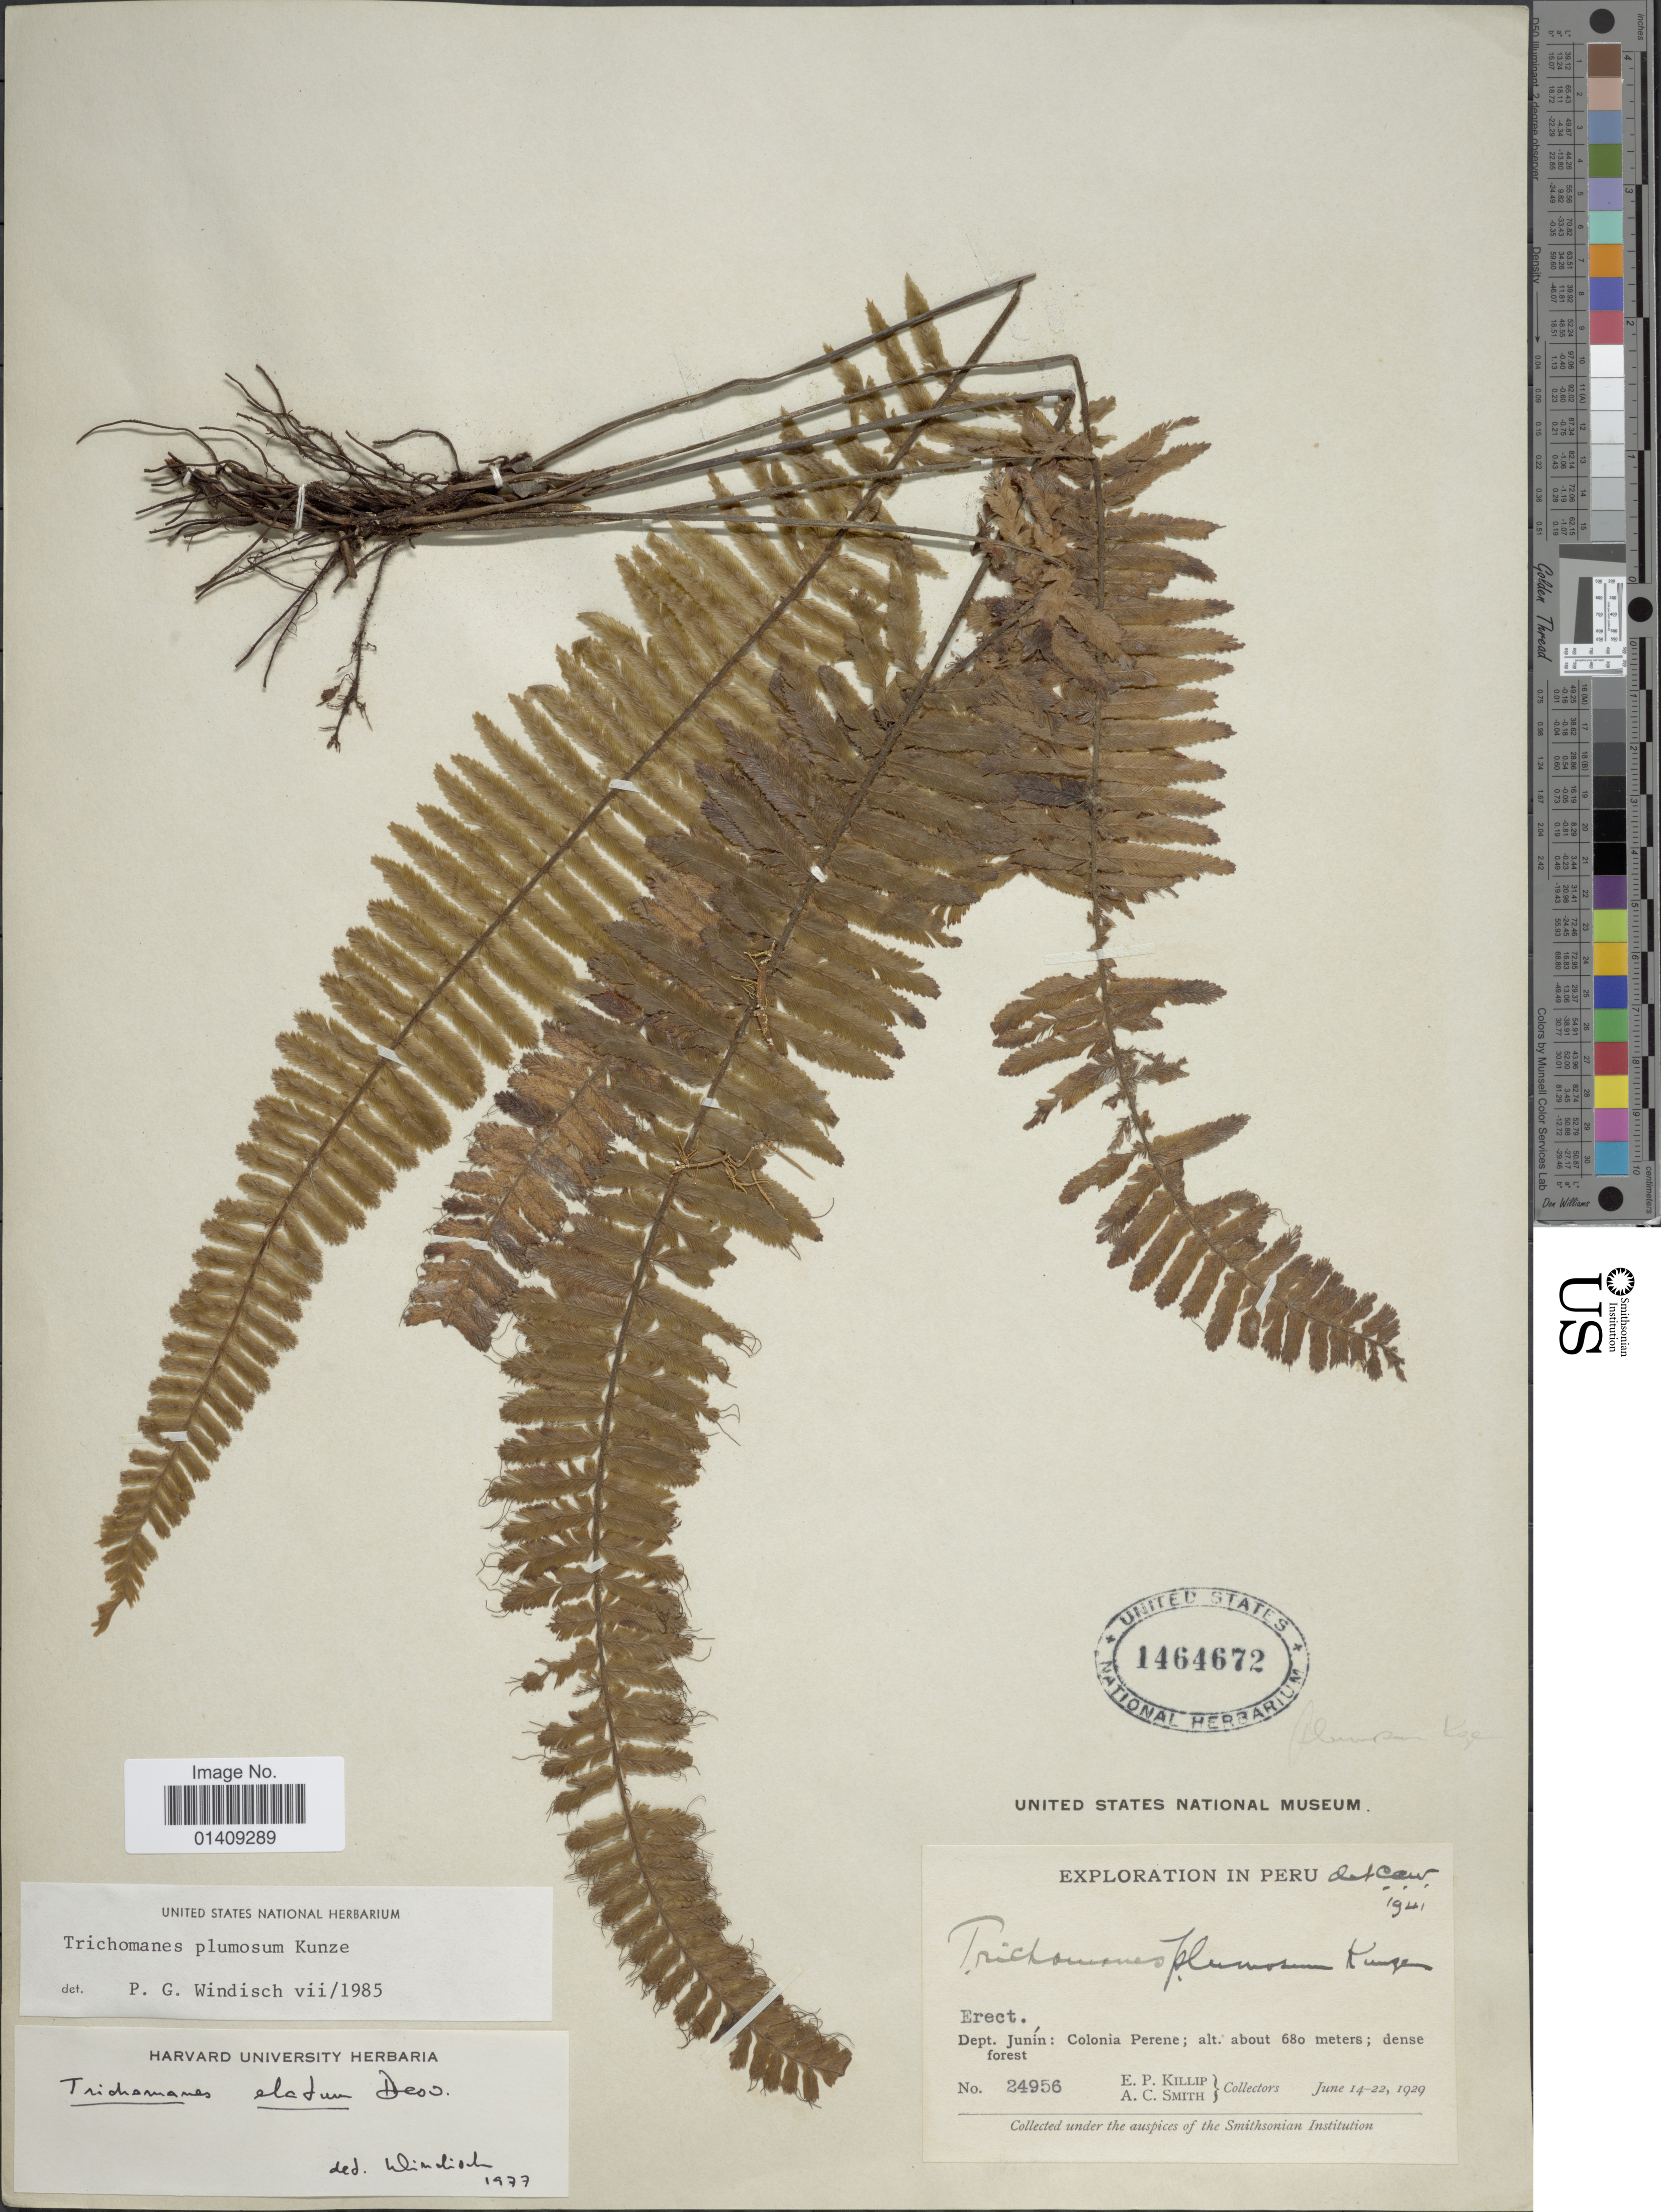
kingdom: Plantae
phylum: Tracheophyta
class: Polypodiopsida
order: Hymenophyllales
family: Hymenophyllaceae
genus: Trichomanes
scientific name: Trichomanes plumosum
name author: Kunze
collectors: E. P. Killip & A. C. Smith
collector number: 24956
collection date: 1929-06-14/1929-06-22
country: Peru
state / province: Junín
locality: Dept. Junín: Colonia Perene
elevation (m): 680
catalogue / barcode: US 1464672